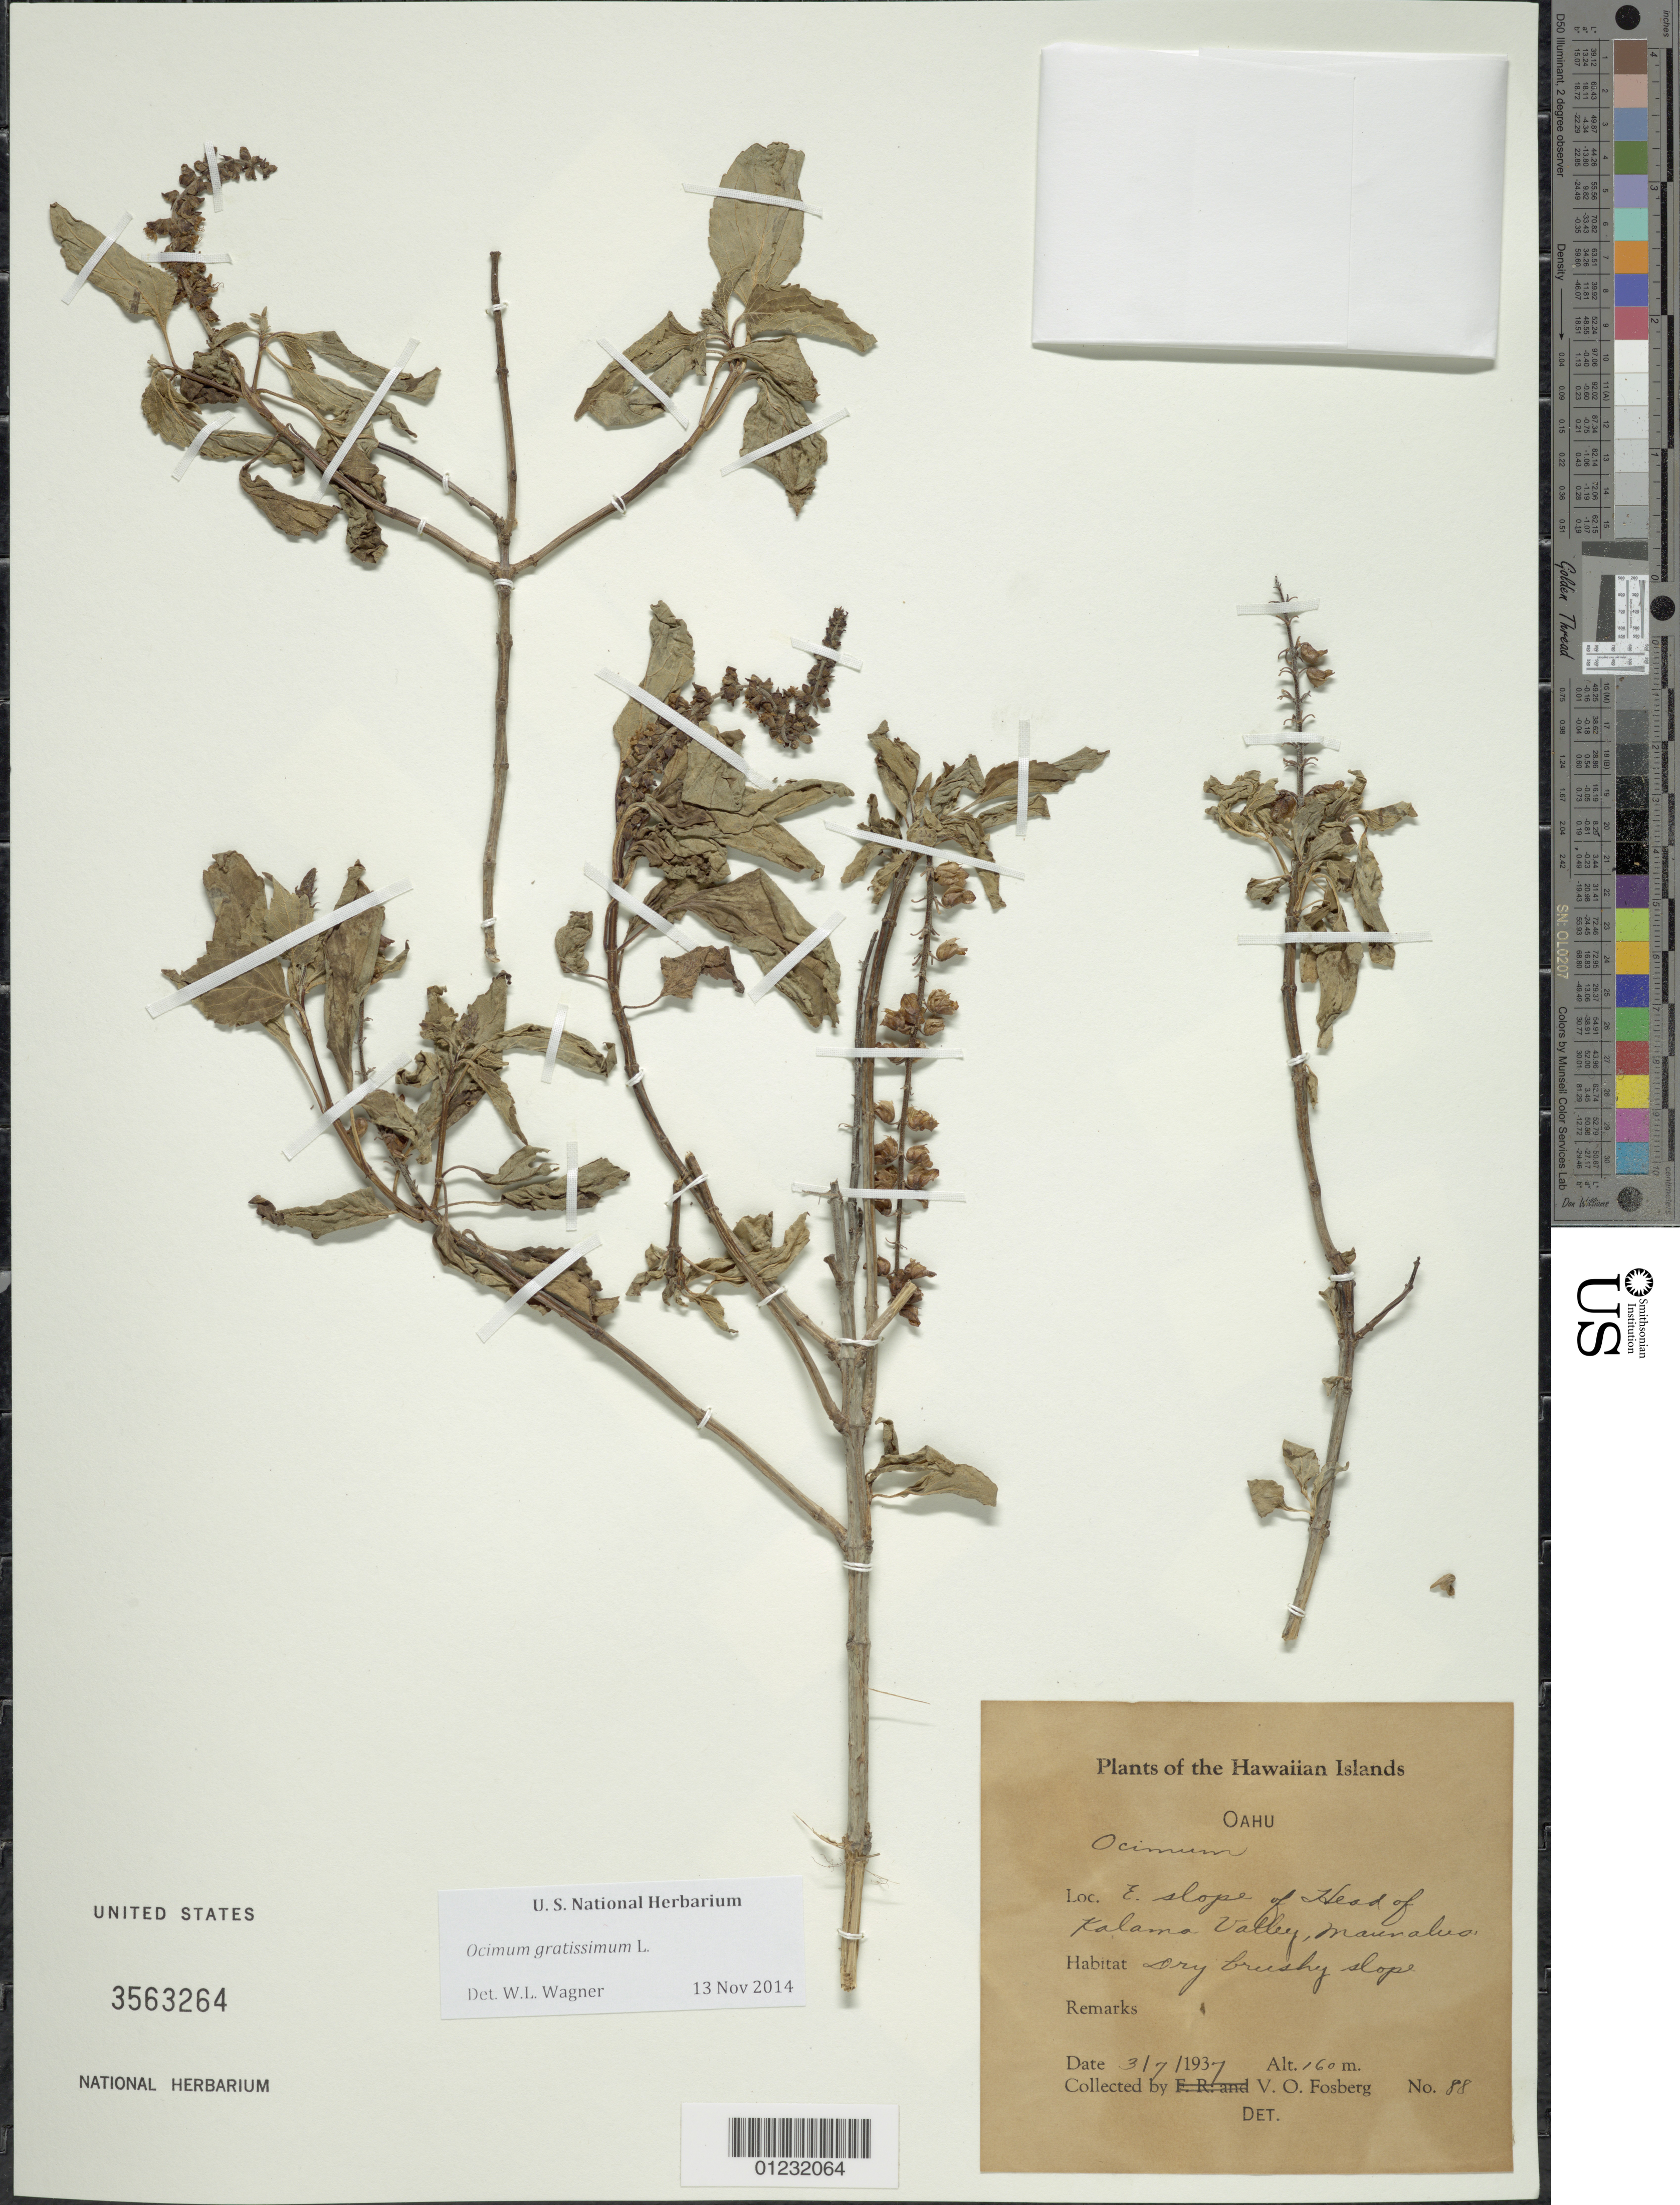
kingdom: Plantae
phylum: Tracheophyta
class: Magnoliopsida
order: Lamiales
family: Lamiaceae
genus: Ocimum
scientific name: Ocimum gratissimum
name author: L.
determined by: Wagner, W. L., (BOT), Smithsonian Institution - National Museum of Natural History (UNITED STATES)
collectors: F. R. Fosberg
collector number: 88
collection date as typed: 7 Mar 1937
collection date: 1937-03-07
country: United States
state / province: Hawaii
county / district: Honolulu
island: Oahu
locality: E slope of Head of Kalama Valley, Maunalua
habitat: Dry bushy slope.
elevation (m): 160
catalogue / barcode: US 3563264